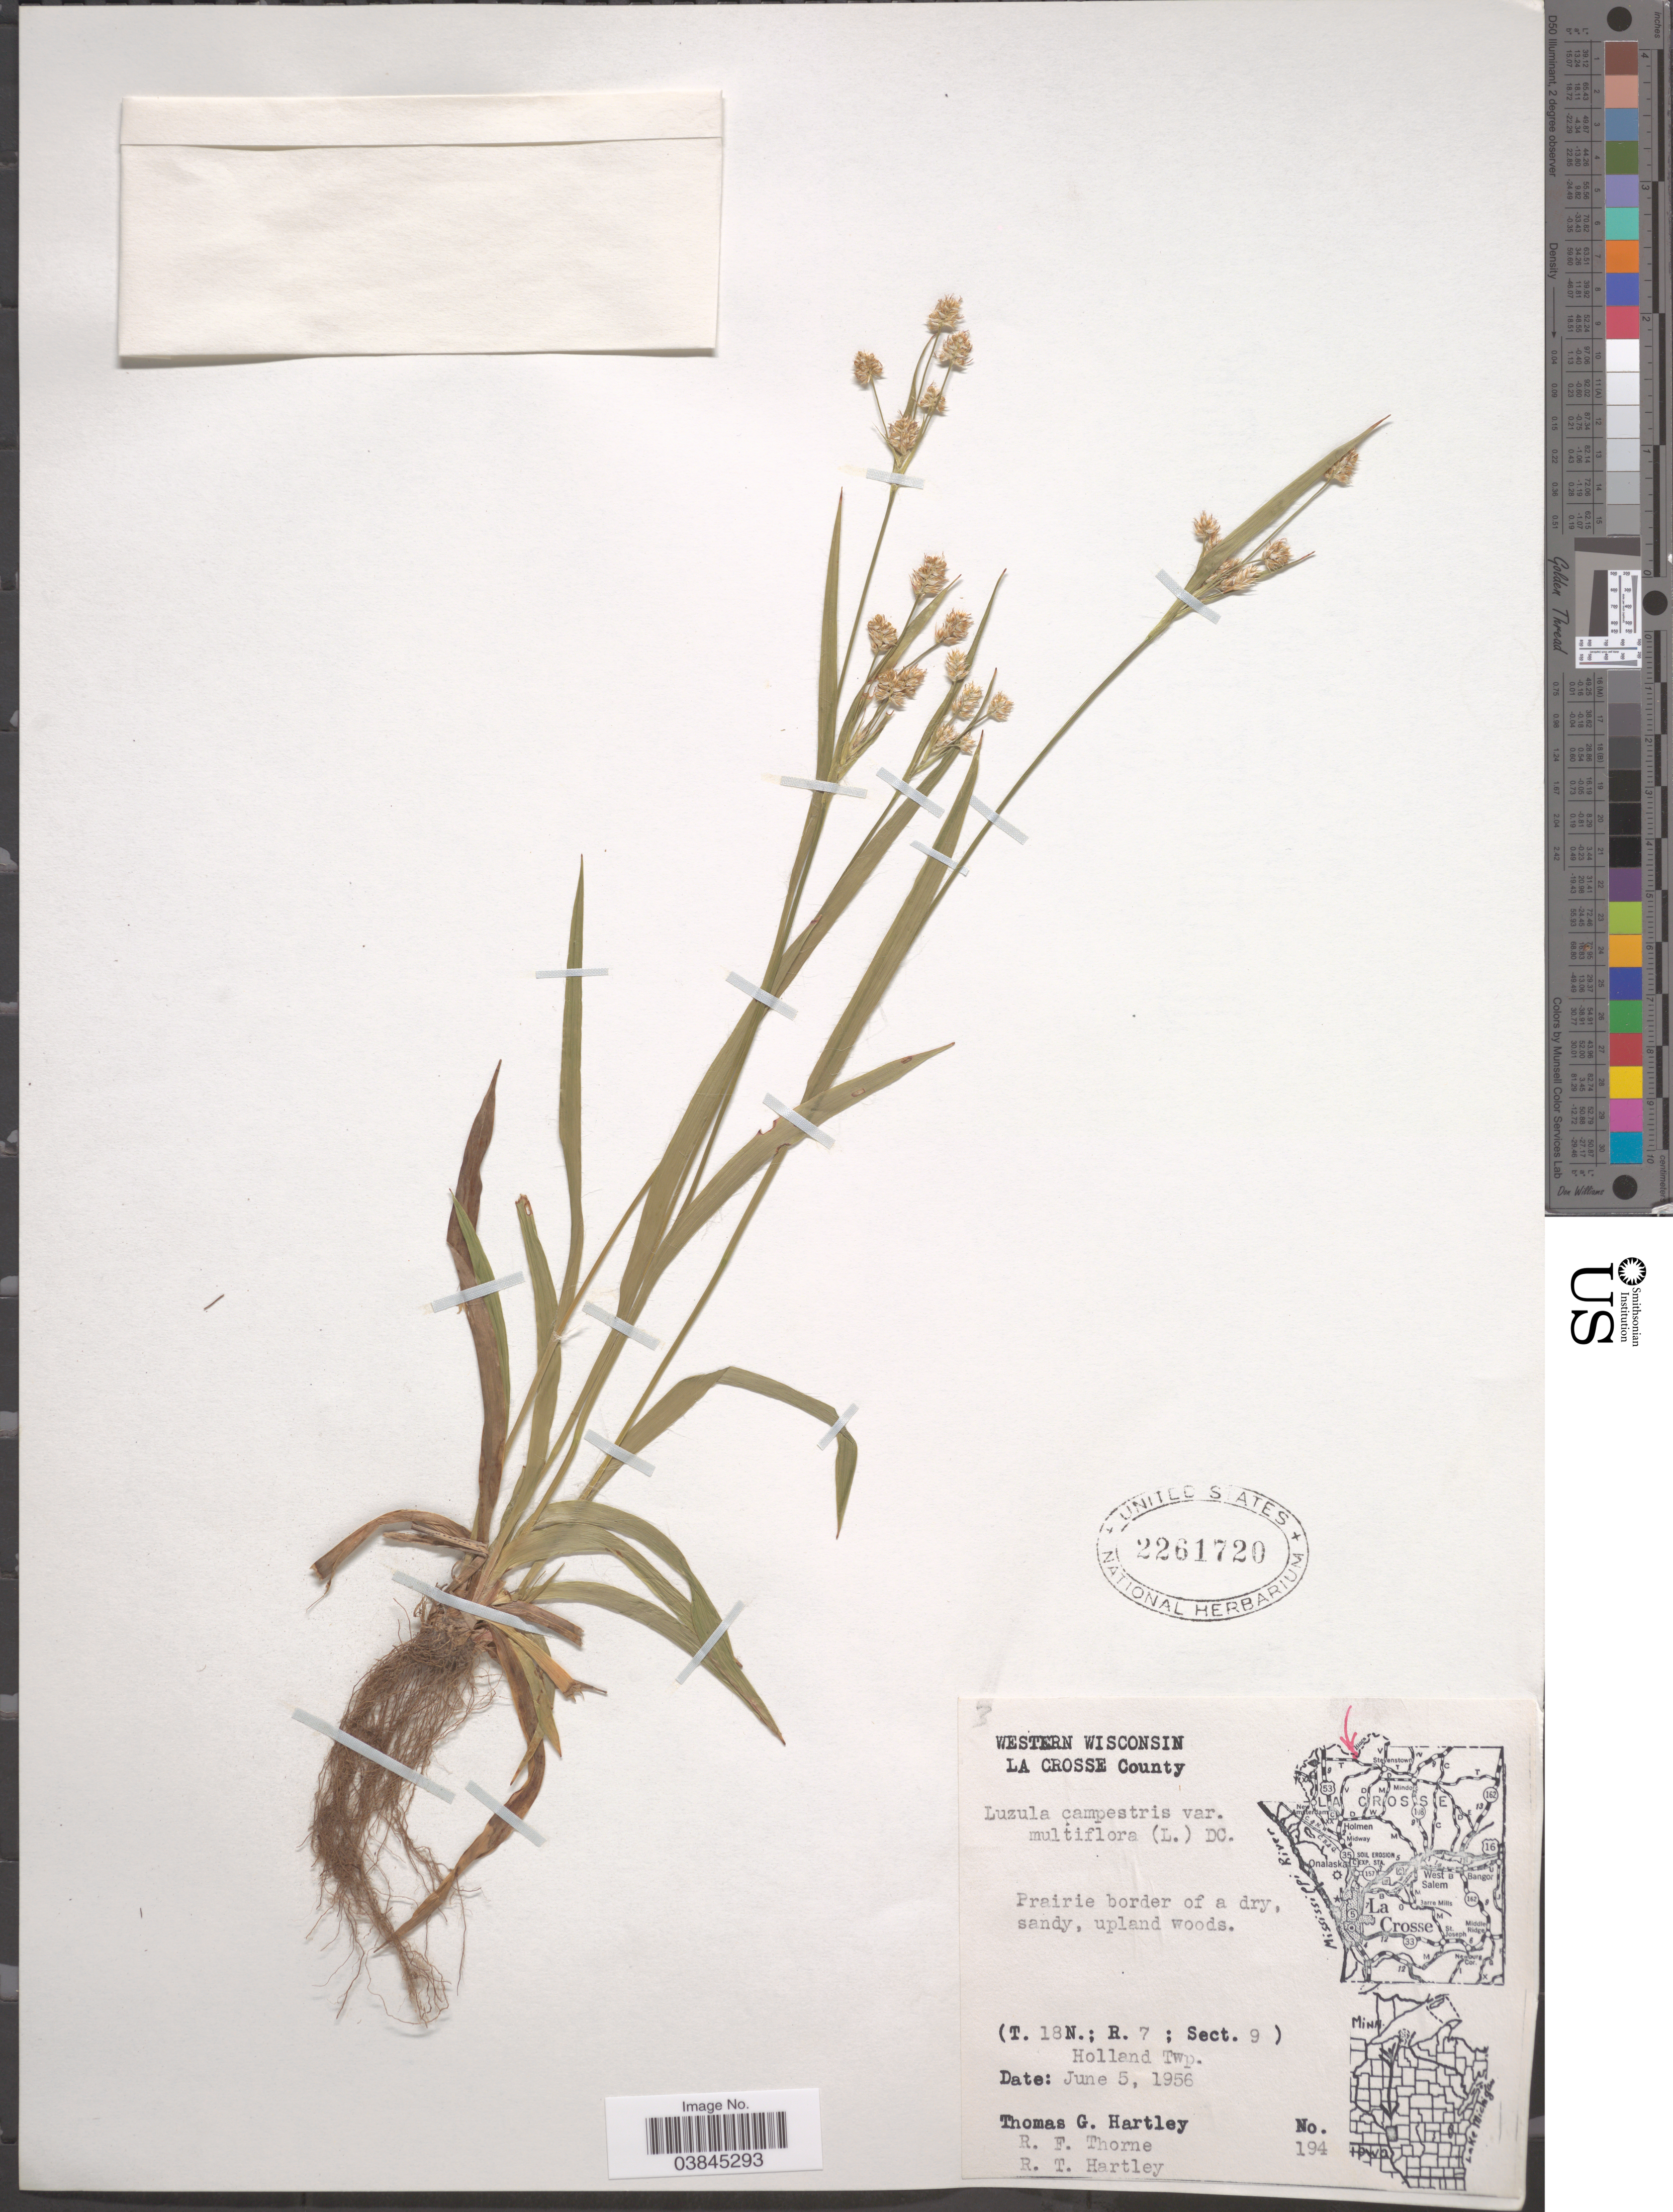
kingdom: Plantae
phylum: Tracheophyta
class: Liliopsida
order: Poales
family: Juncaceae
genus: Luzula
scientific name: Luzula campestris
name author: (L.) DC.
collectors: T. G. Hartley, R. Thorne & R. T. Hartley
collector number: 194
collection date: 1956-06-05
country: United States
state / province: Wisconsin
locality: Western Wisconsin. La Crosse County. (T. 18N.; R. 7; Sect. 9). Holland Twp.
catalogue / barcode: US 2261720